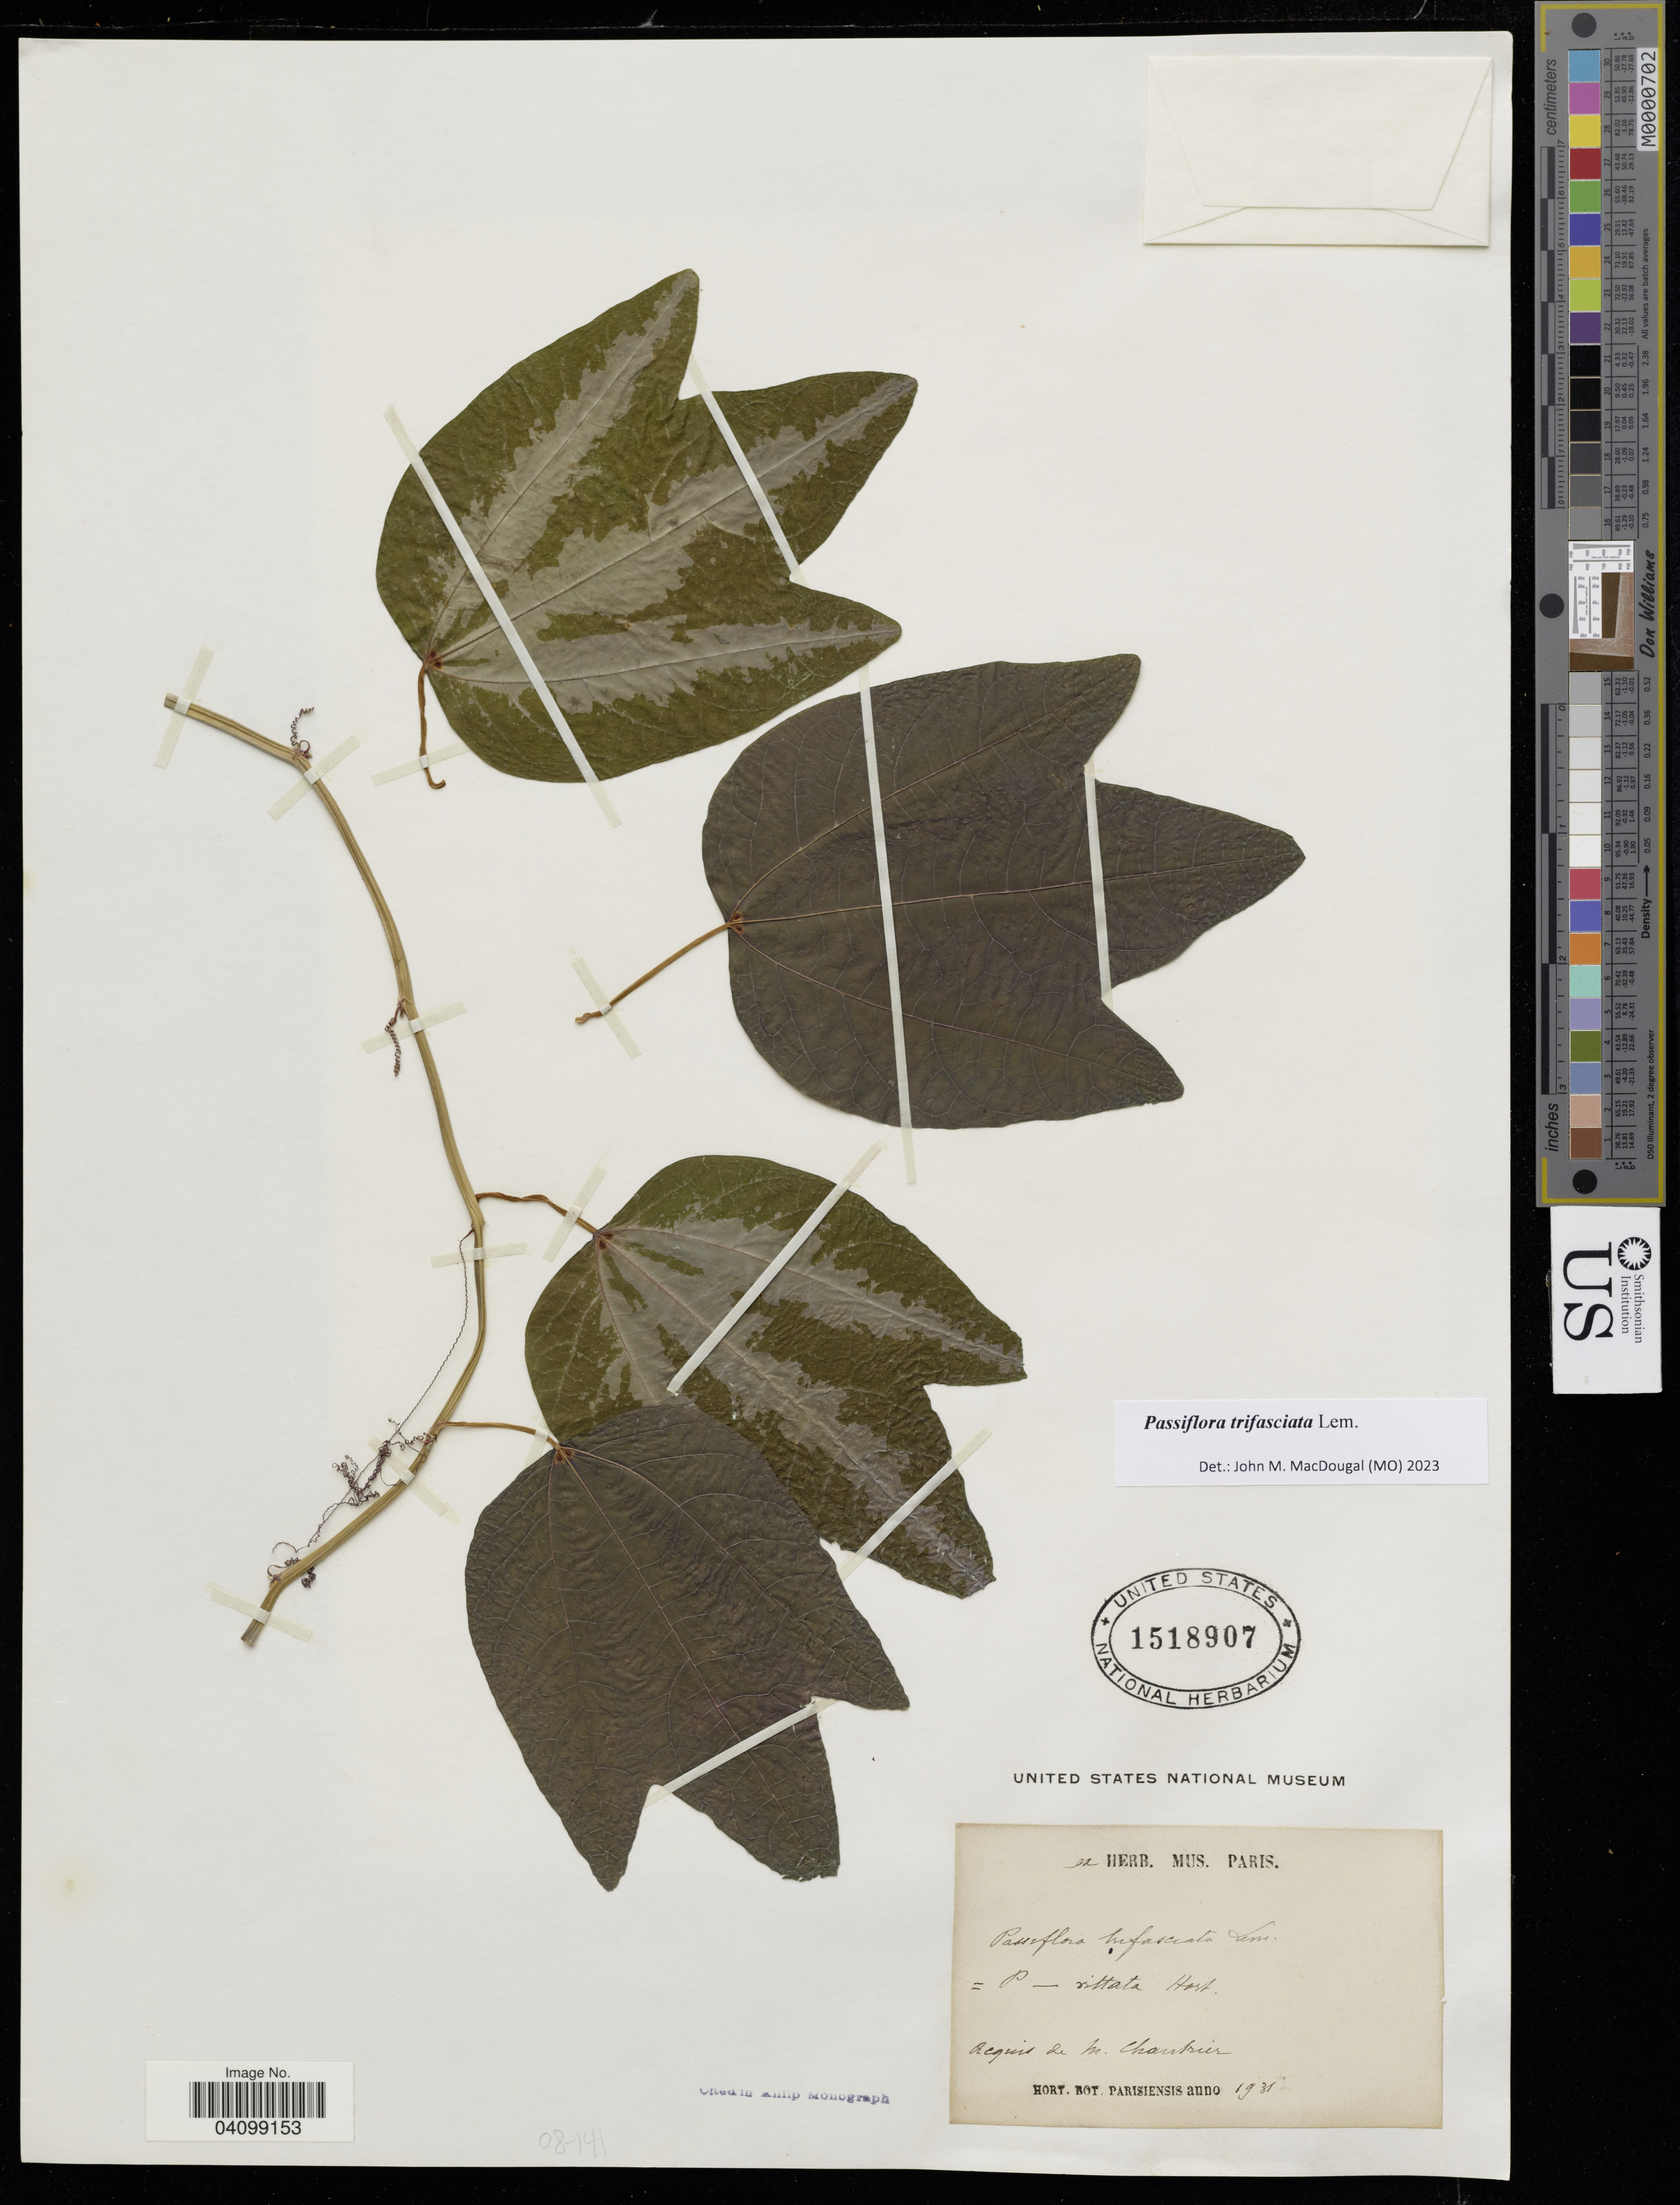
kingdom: Plantae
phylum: Tracheophyta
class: Magnoliopsida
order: Malpighiales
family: Passifloraceae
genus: Passiflora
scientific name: Passiflora trifasciata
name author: Lem.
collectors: ex herb. Mus. Paris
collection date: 1931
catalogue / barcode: US 1518907